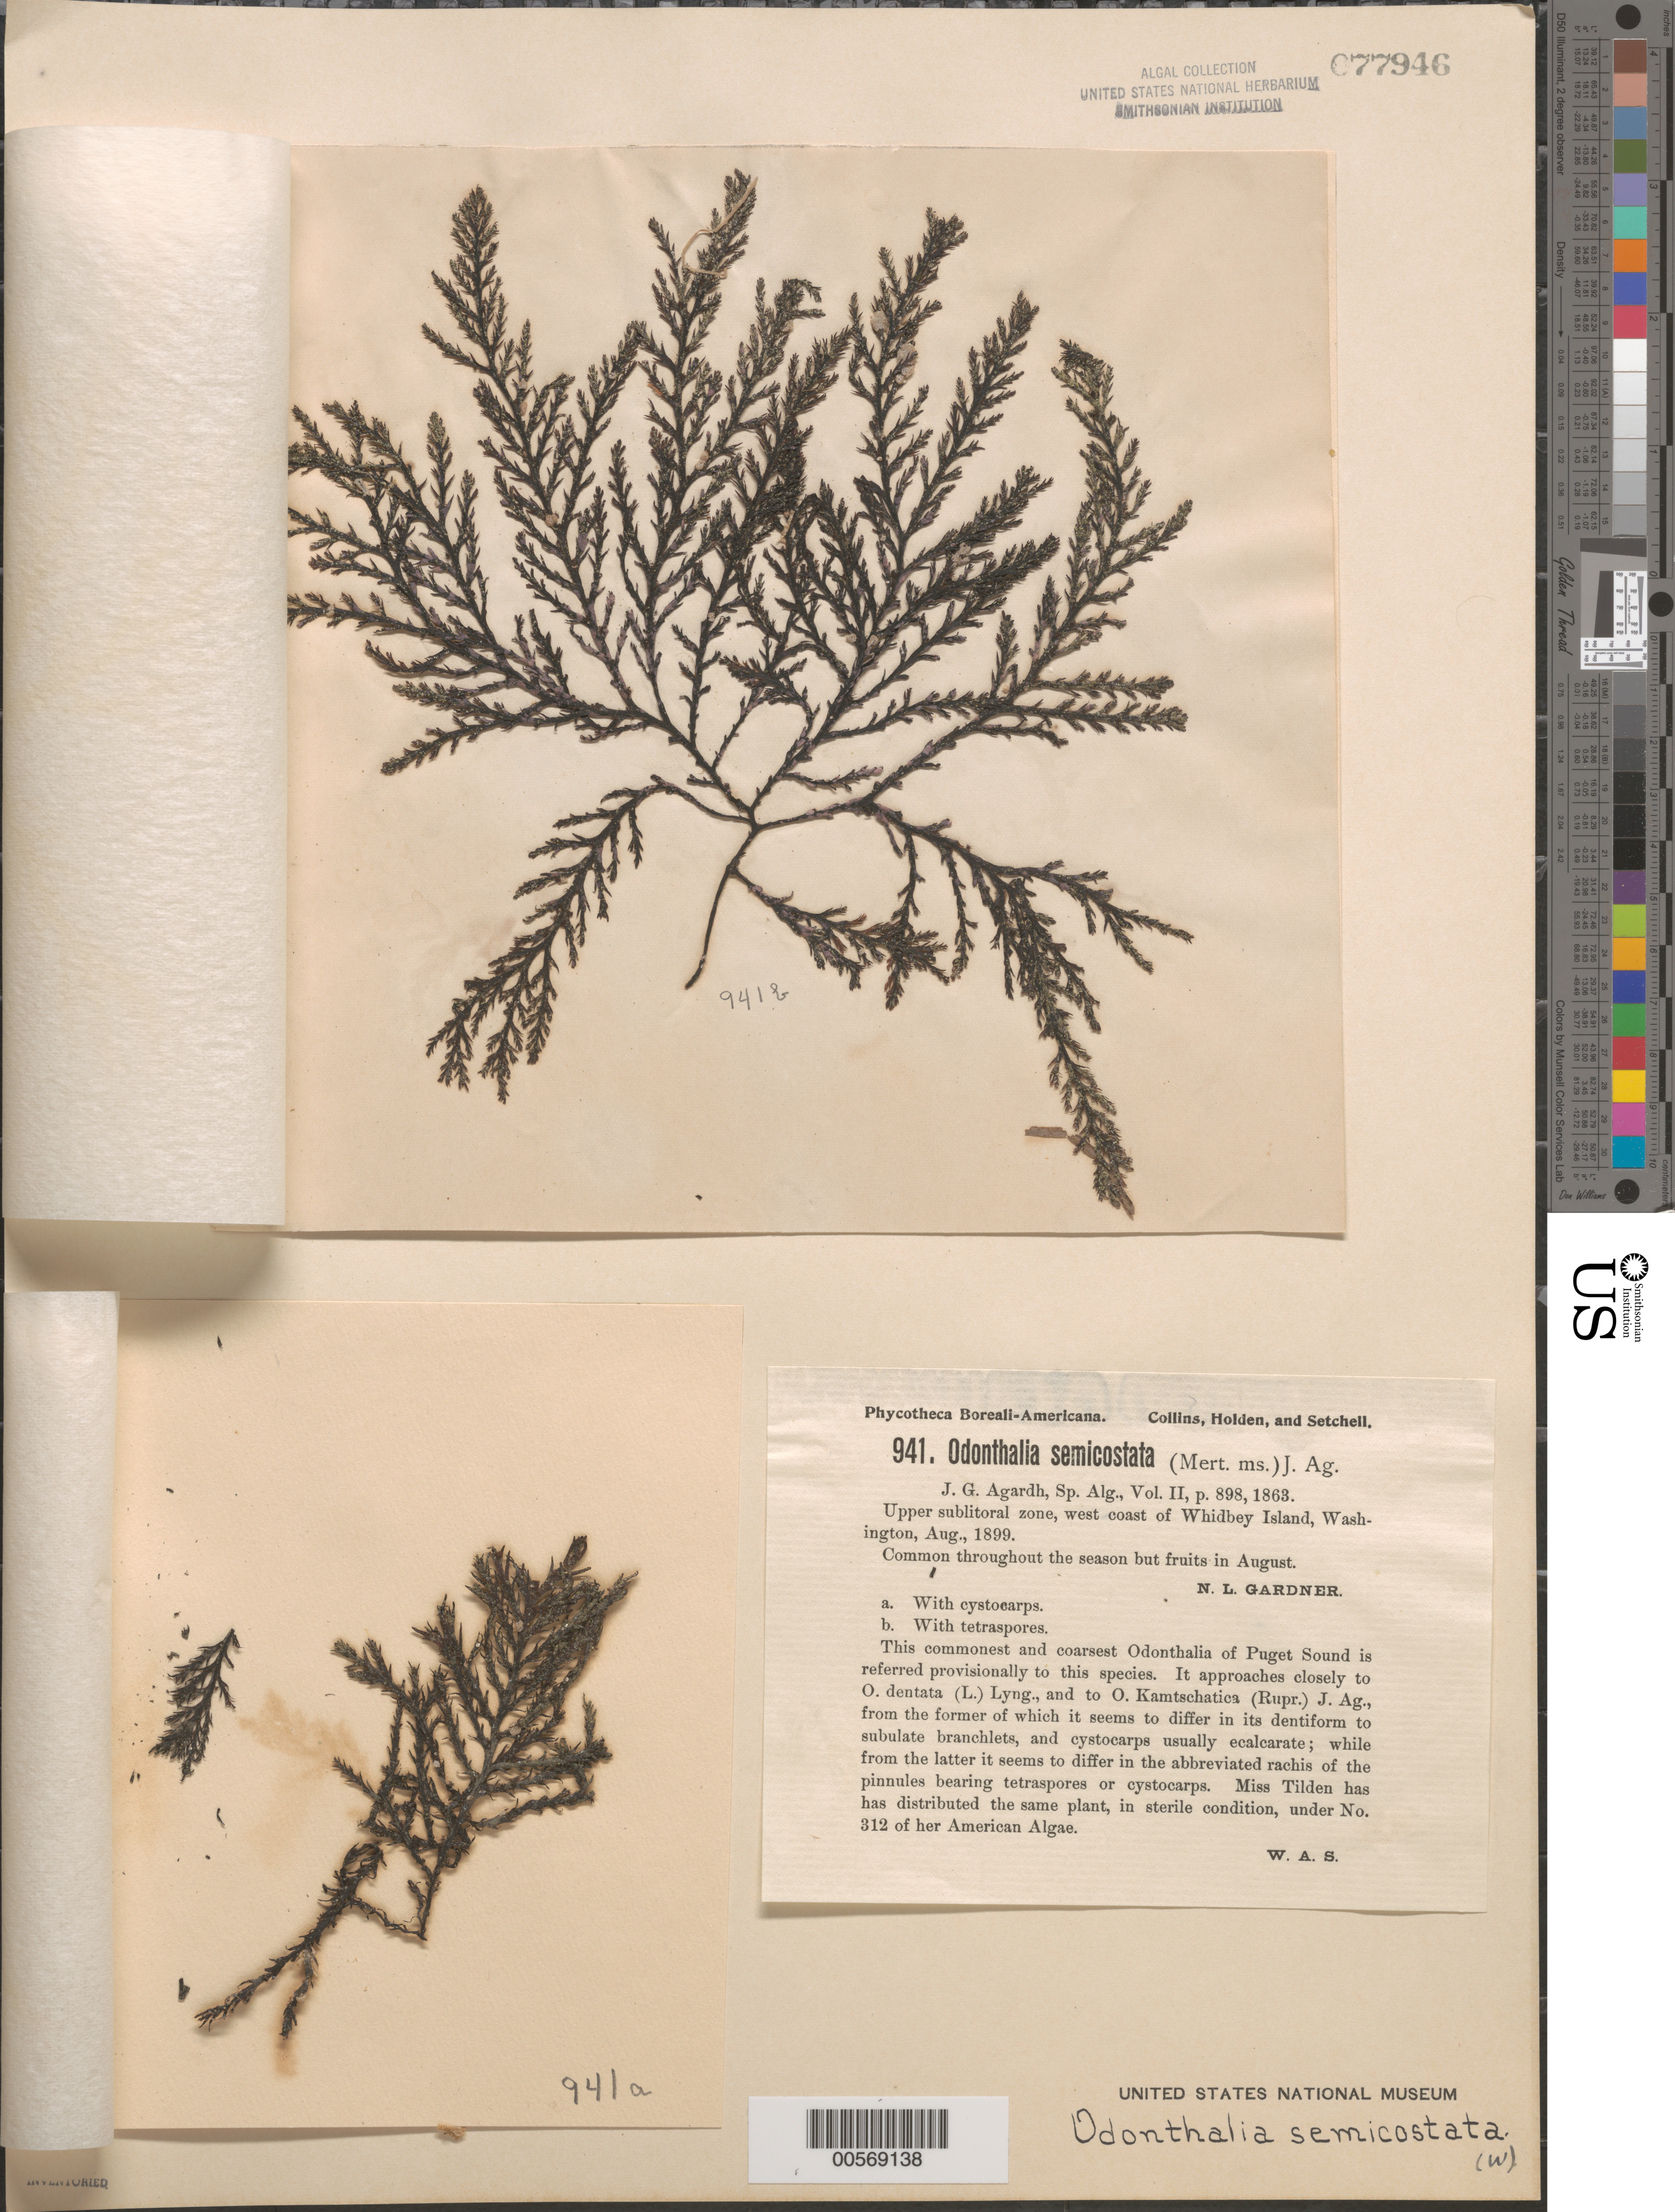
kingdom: Plantae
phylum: Rhodophyta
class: Florideophyceae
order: Ceramiales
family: Rhodomelaceae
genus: Odonthalia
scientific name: Odonthalia corymbifera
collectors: N. Gardner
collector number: PB-A 941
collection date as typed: Aug 1899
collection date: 1899-08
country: United States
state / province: Washington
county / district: Island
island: Whidbey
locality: West coast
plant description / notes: Collins, Holden & Setchell, Phycotheca Boreali-Americana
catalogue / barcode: US 77946